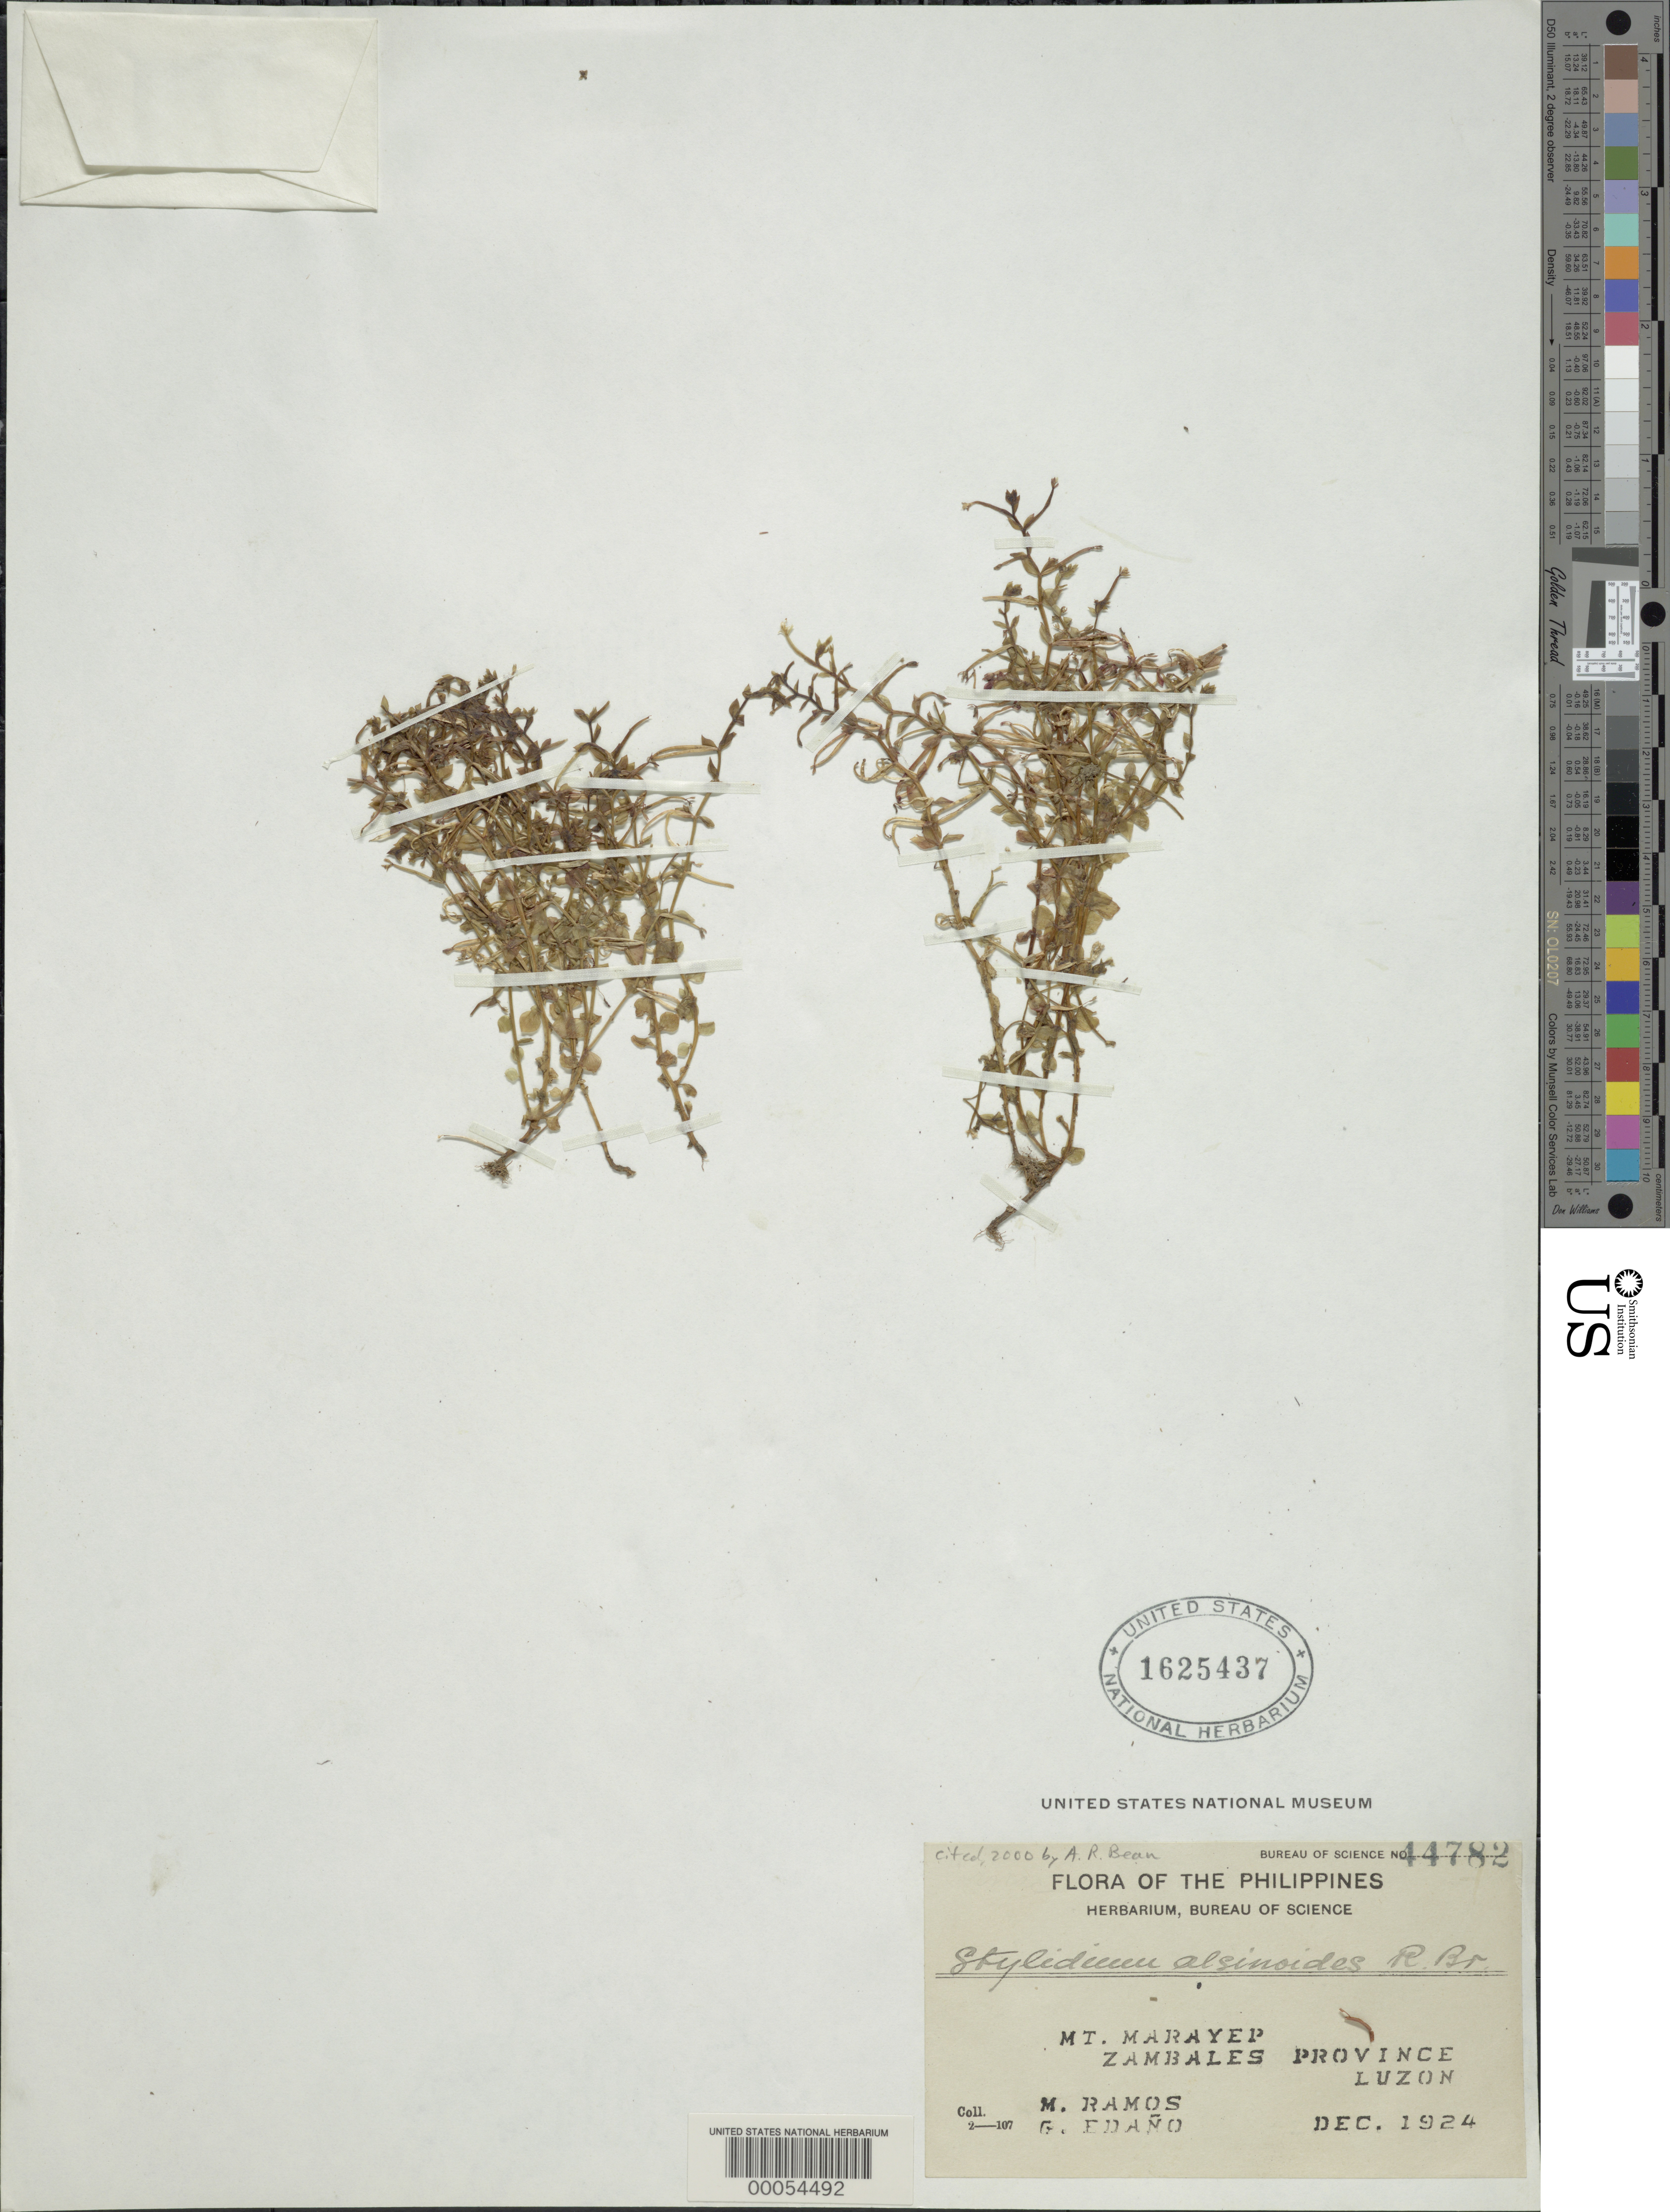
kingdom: Plantae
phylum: Tracheophyta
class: Magnoliopsida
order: Asterales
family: Stylidiaceae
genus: Stylidium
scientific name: Stylidium alsinoides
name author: R. Br.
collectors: M. Ramos & G. Edaño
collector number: Bureau of Science 44782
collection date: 1924-12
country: Philippines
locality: Mt. Marayep. Zambales Province. Luzon.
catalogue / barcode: US 1625437